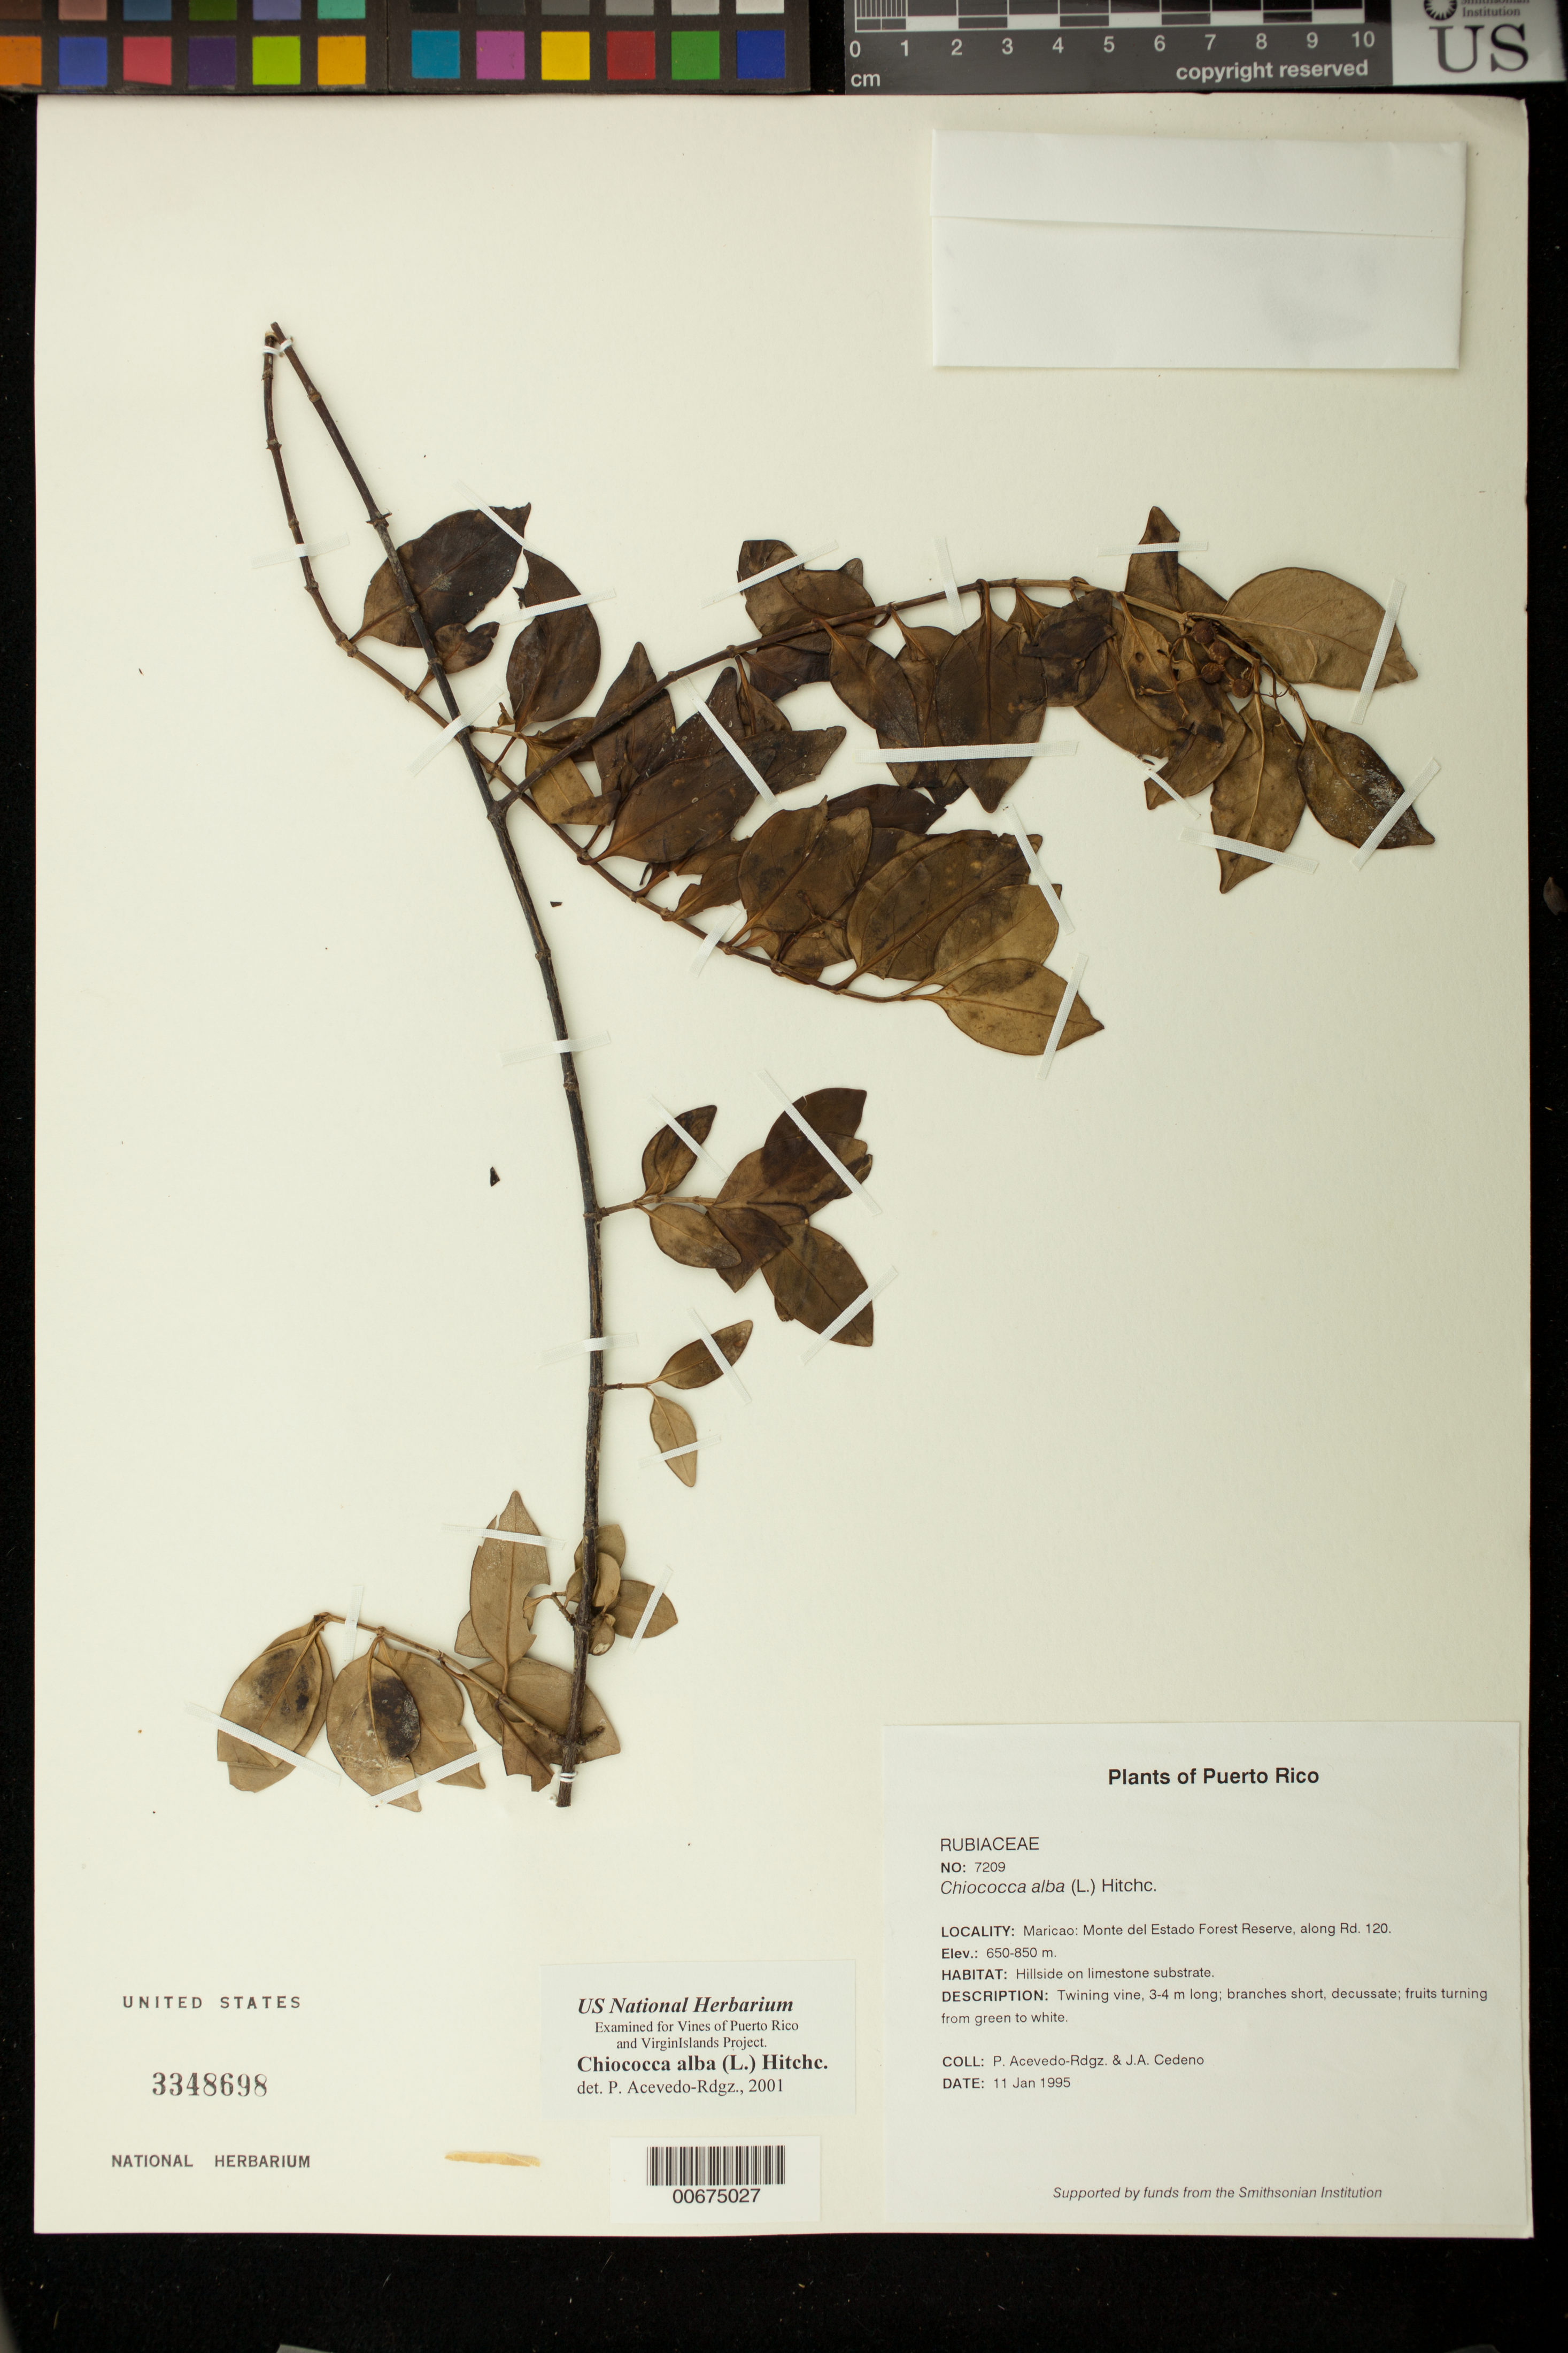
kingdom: Plantae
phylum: Tracheophyta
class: Magnoliopsida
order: Gentianales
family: Rubiaceae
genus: Chiococca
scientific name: Chiococca alba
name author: (L.) Hitchc.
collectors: P. Acevedo-Rodr. & J. A. Cedeño M.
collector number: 7209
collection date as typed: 11 Jan 1995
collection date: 1995-01-11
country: Puerto Rico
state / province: Maricao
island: Puerto Rico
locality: Maricao: Monte del Estado Forest Reserve, along Rd. 120.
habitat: Hillside on limestone substrate.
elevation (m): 650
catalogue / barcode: US 3348698